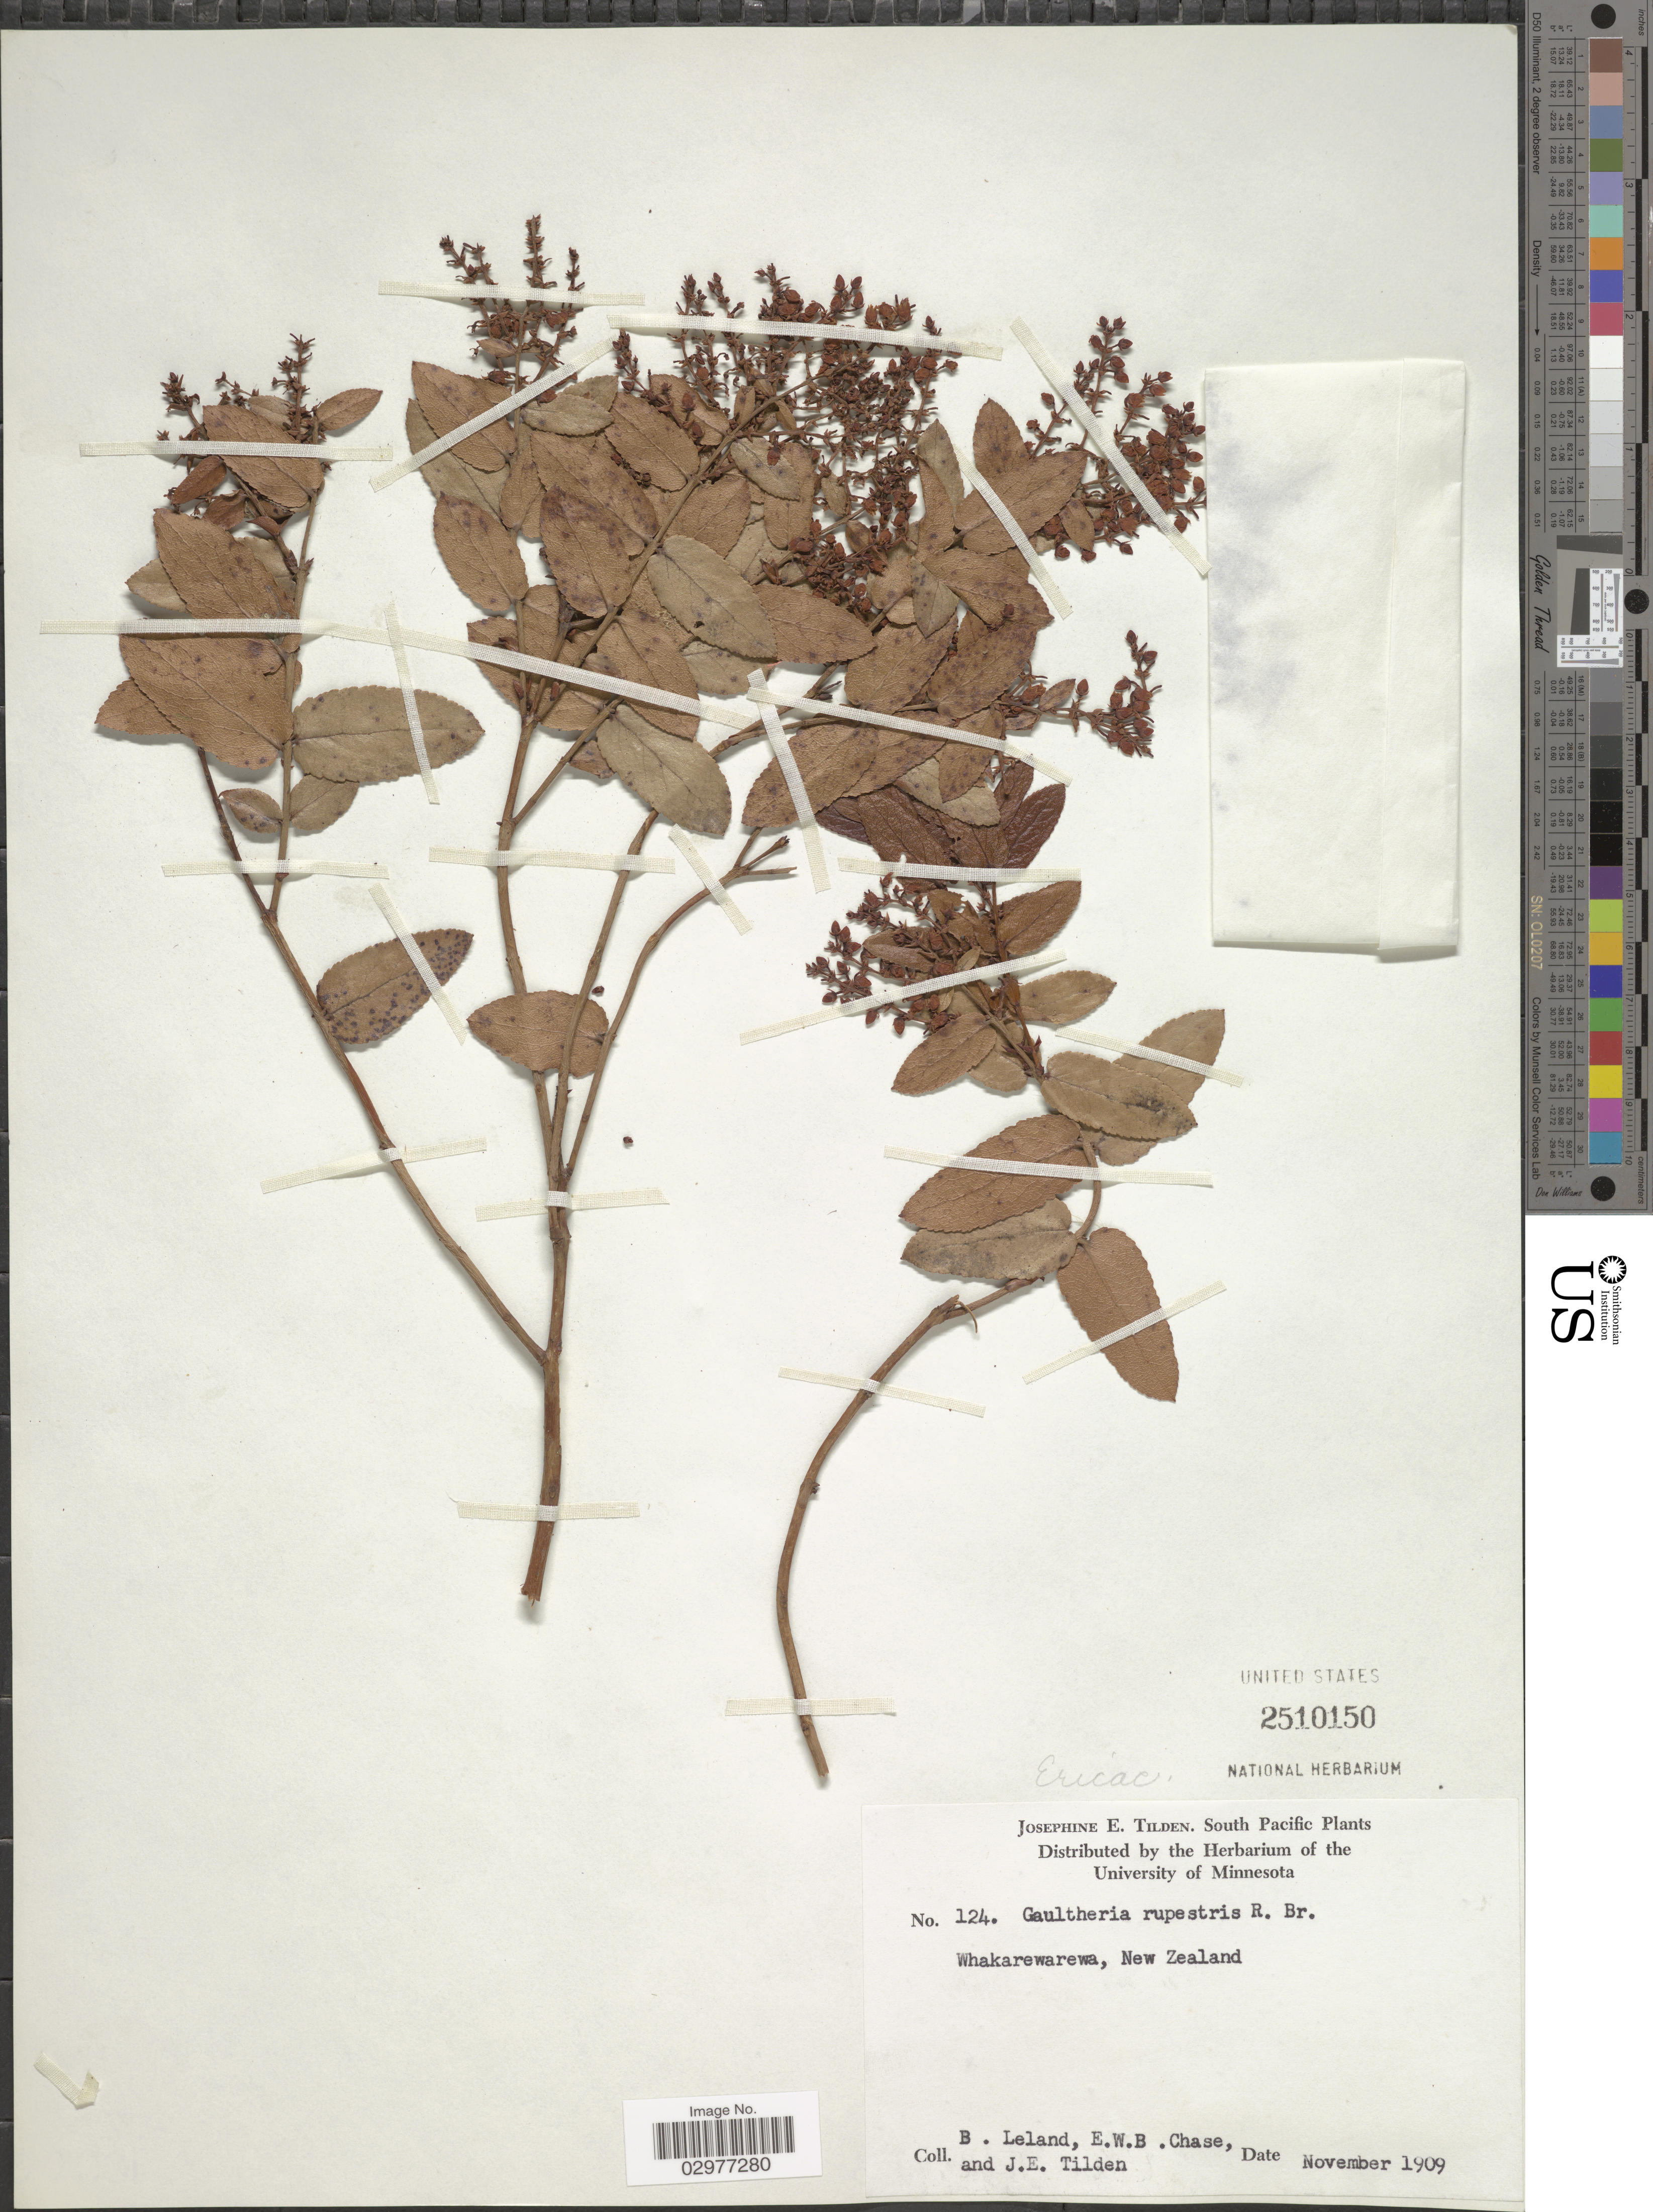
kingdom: Plantae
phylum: Tracheophyta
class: Magnoliopsida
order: Ericales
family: Ericaceae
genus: Gaultheria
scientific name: Gaultheria rupestris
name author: (L. f.) R. Br.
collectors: B. Leland, E. W. Chase & J. E. Tilden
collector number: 124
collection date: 1909-11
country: New Zealand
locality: Whakarewarewa.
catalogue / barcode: US 2510150